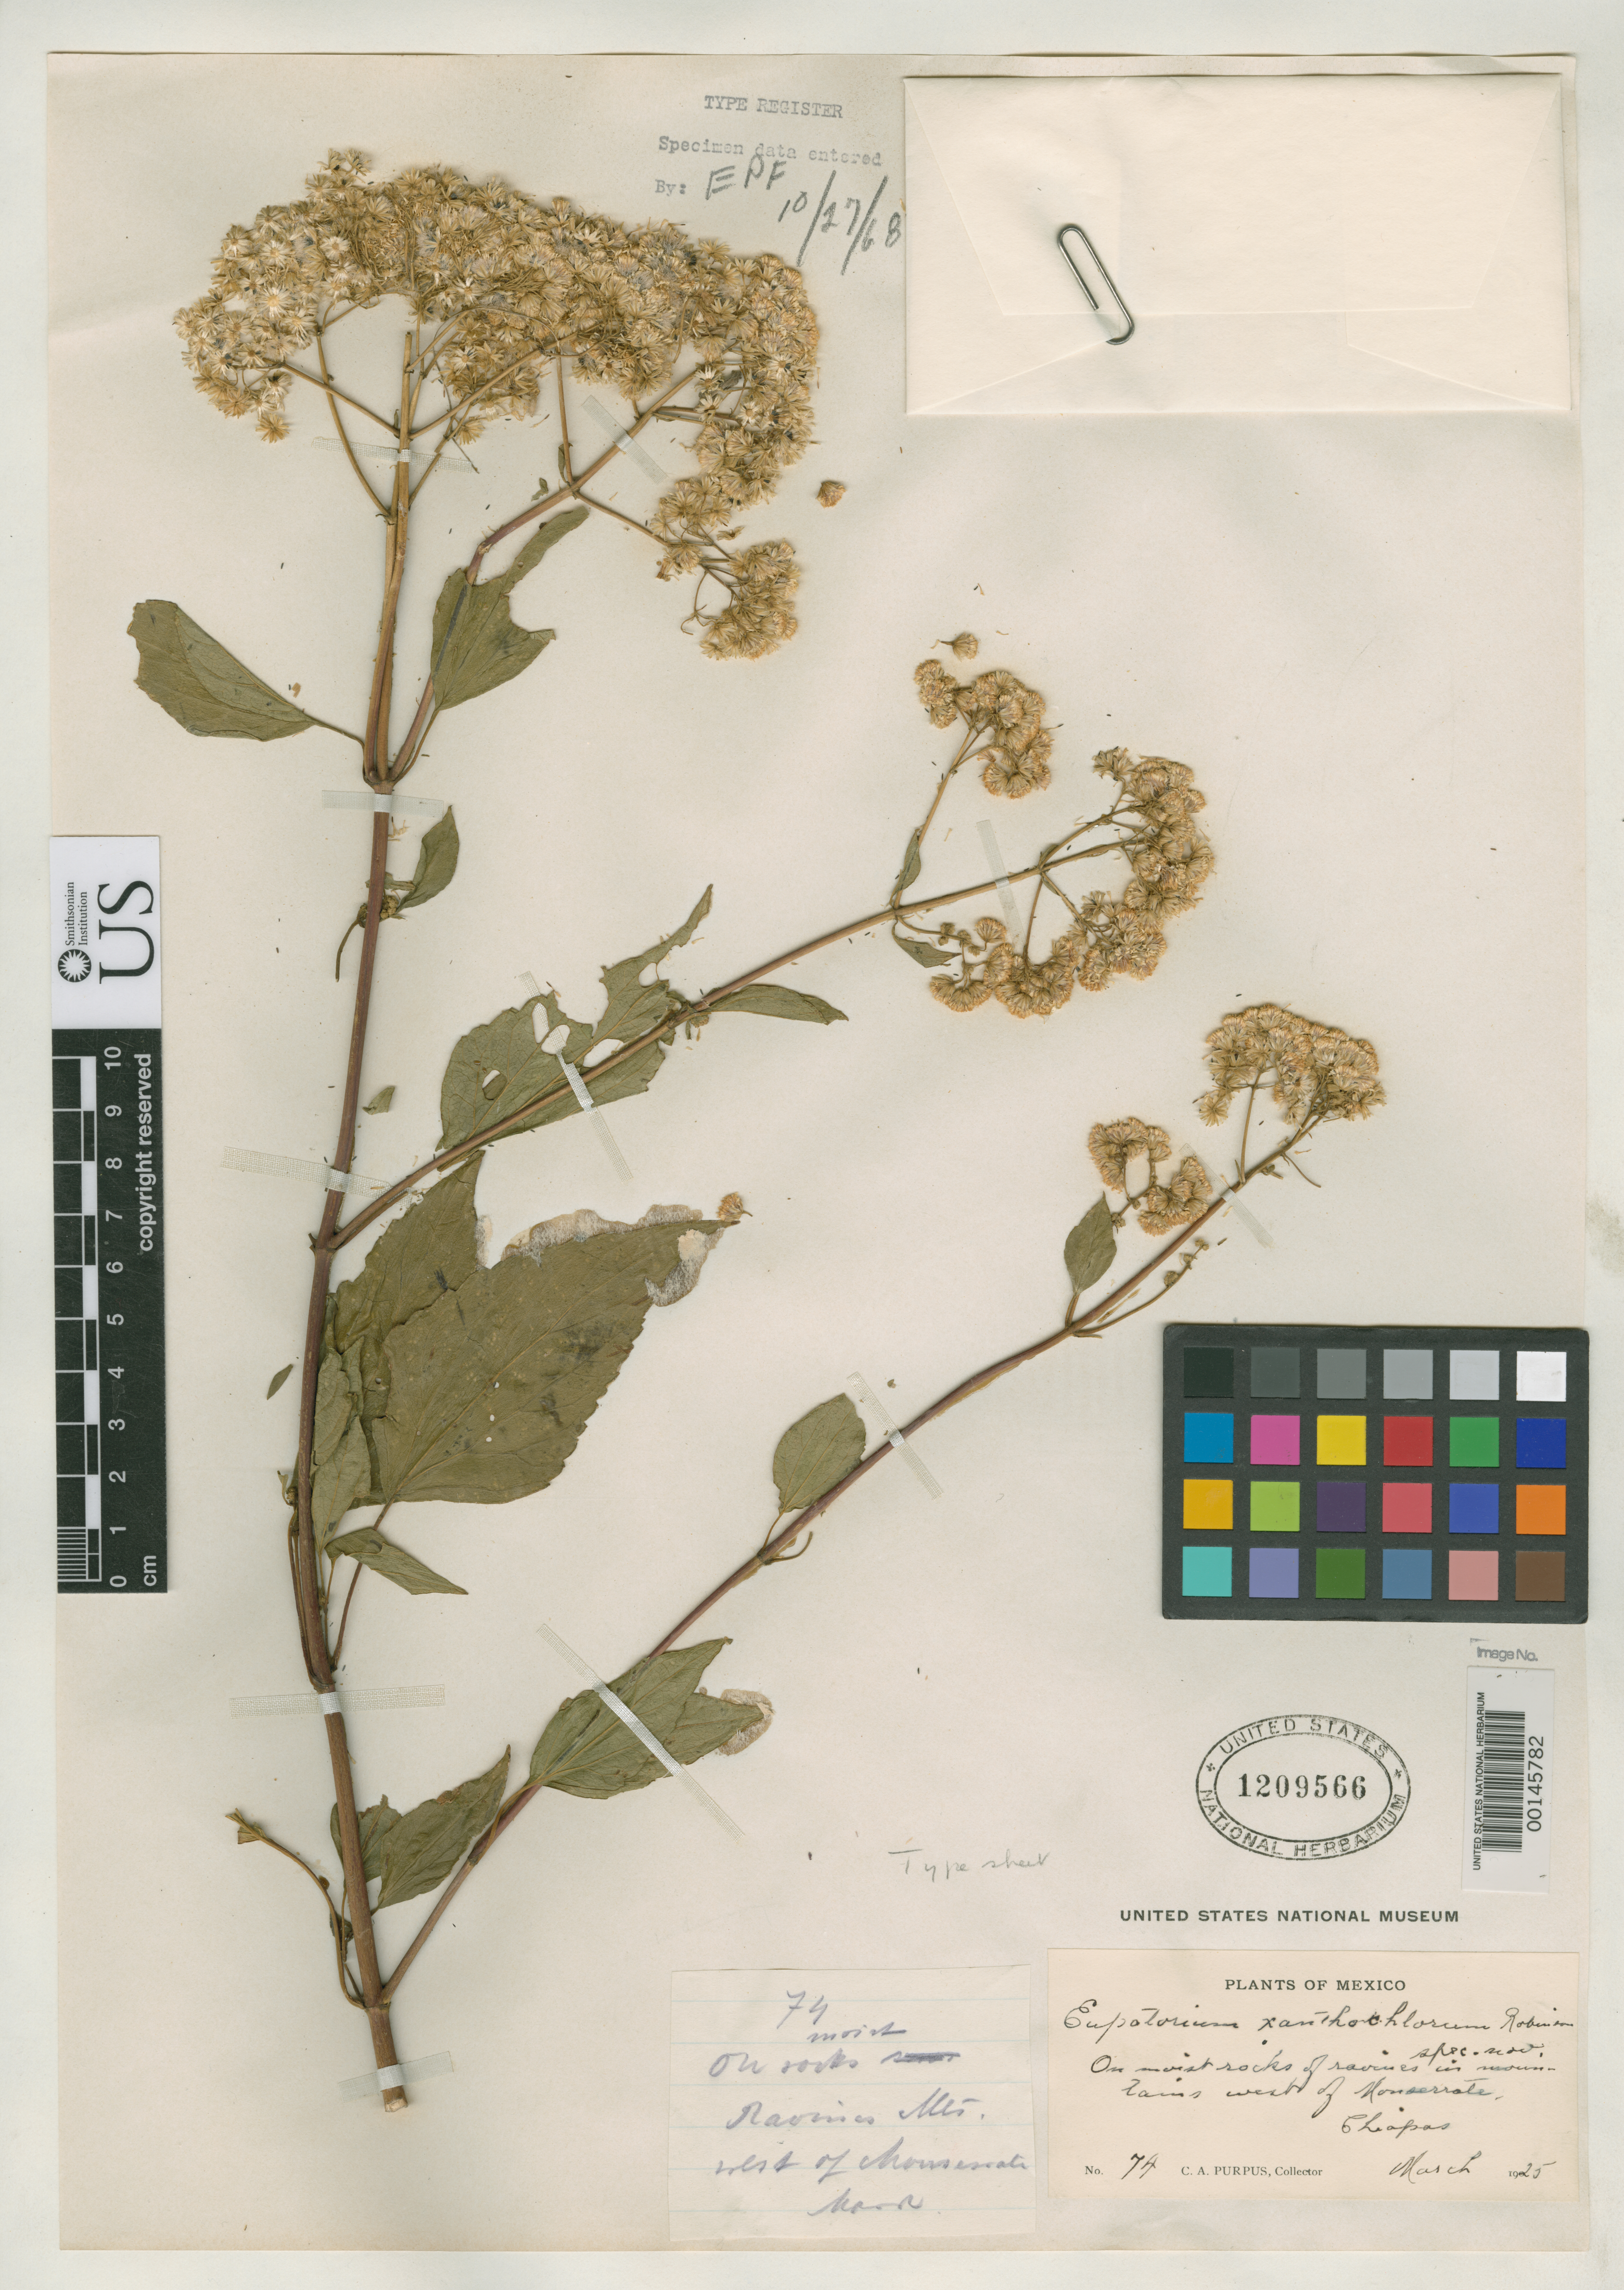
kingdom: Plantae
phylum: Tracheophyta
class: Magnoliopsida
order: Asterales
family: Asteraceae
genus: Eupatorium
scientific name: Eupatorium xanthochlorum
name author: B.L. Rob.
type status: Type Collection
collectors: C. A. Purpus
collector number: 74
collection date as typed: Mar 1925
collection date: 1925-03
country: Mexico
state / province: Chiapas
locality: Monserrate.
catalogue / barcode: US 1209566